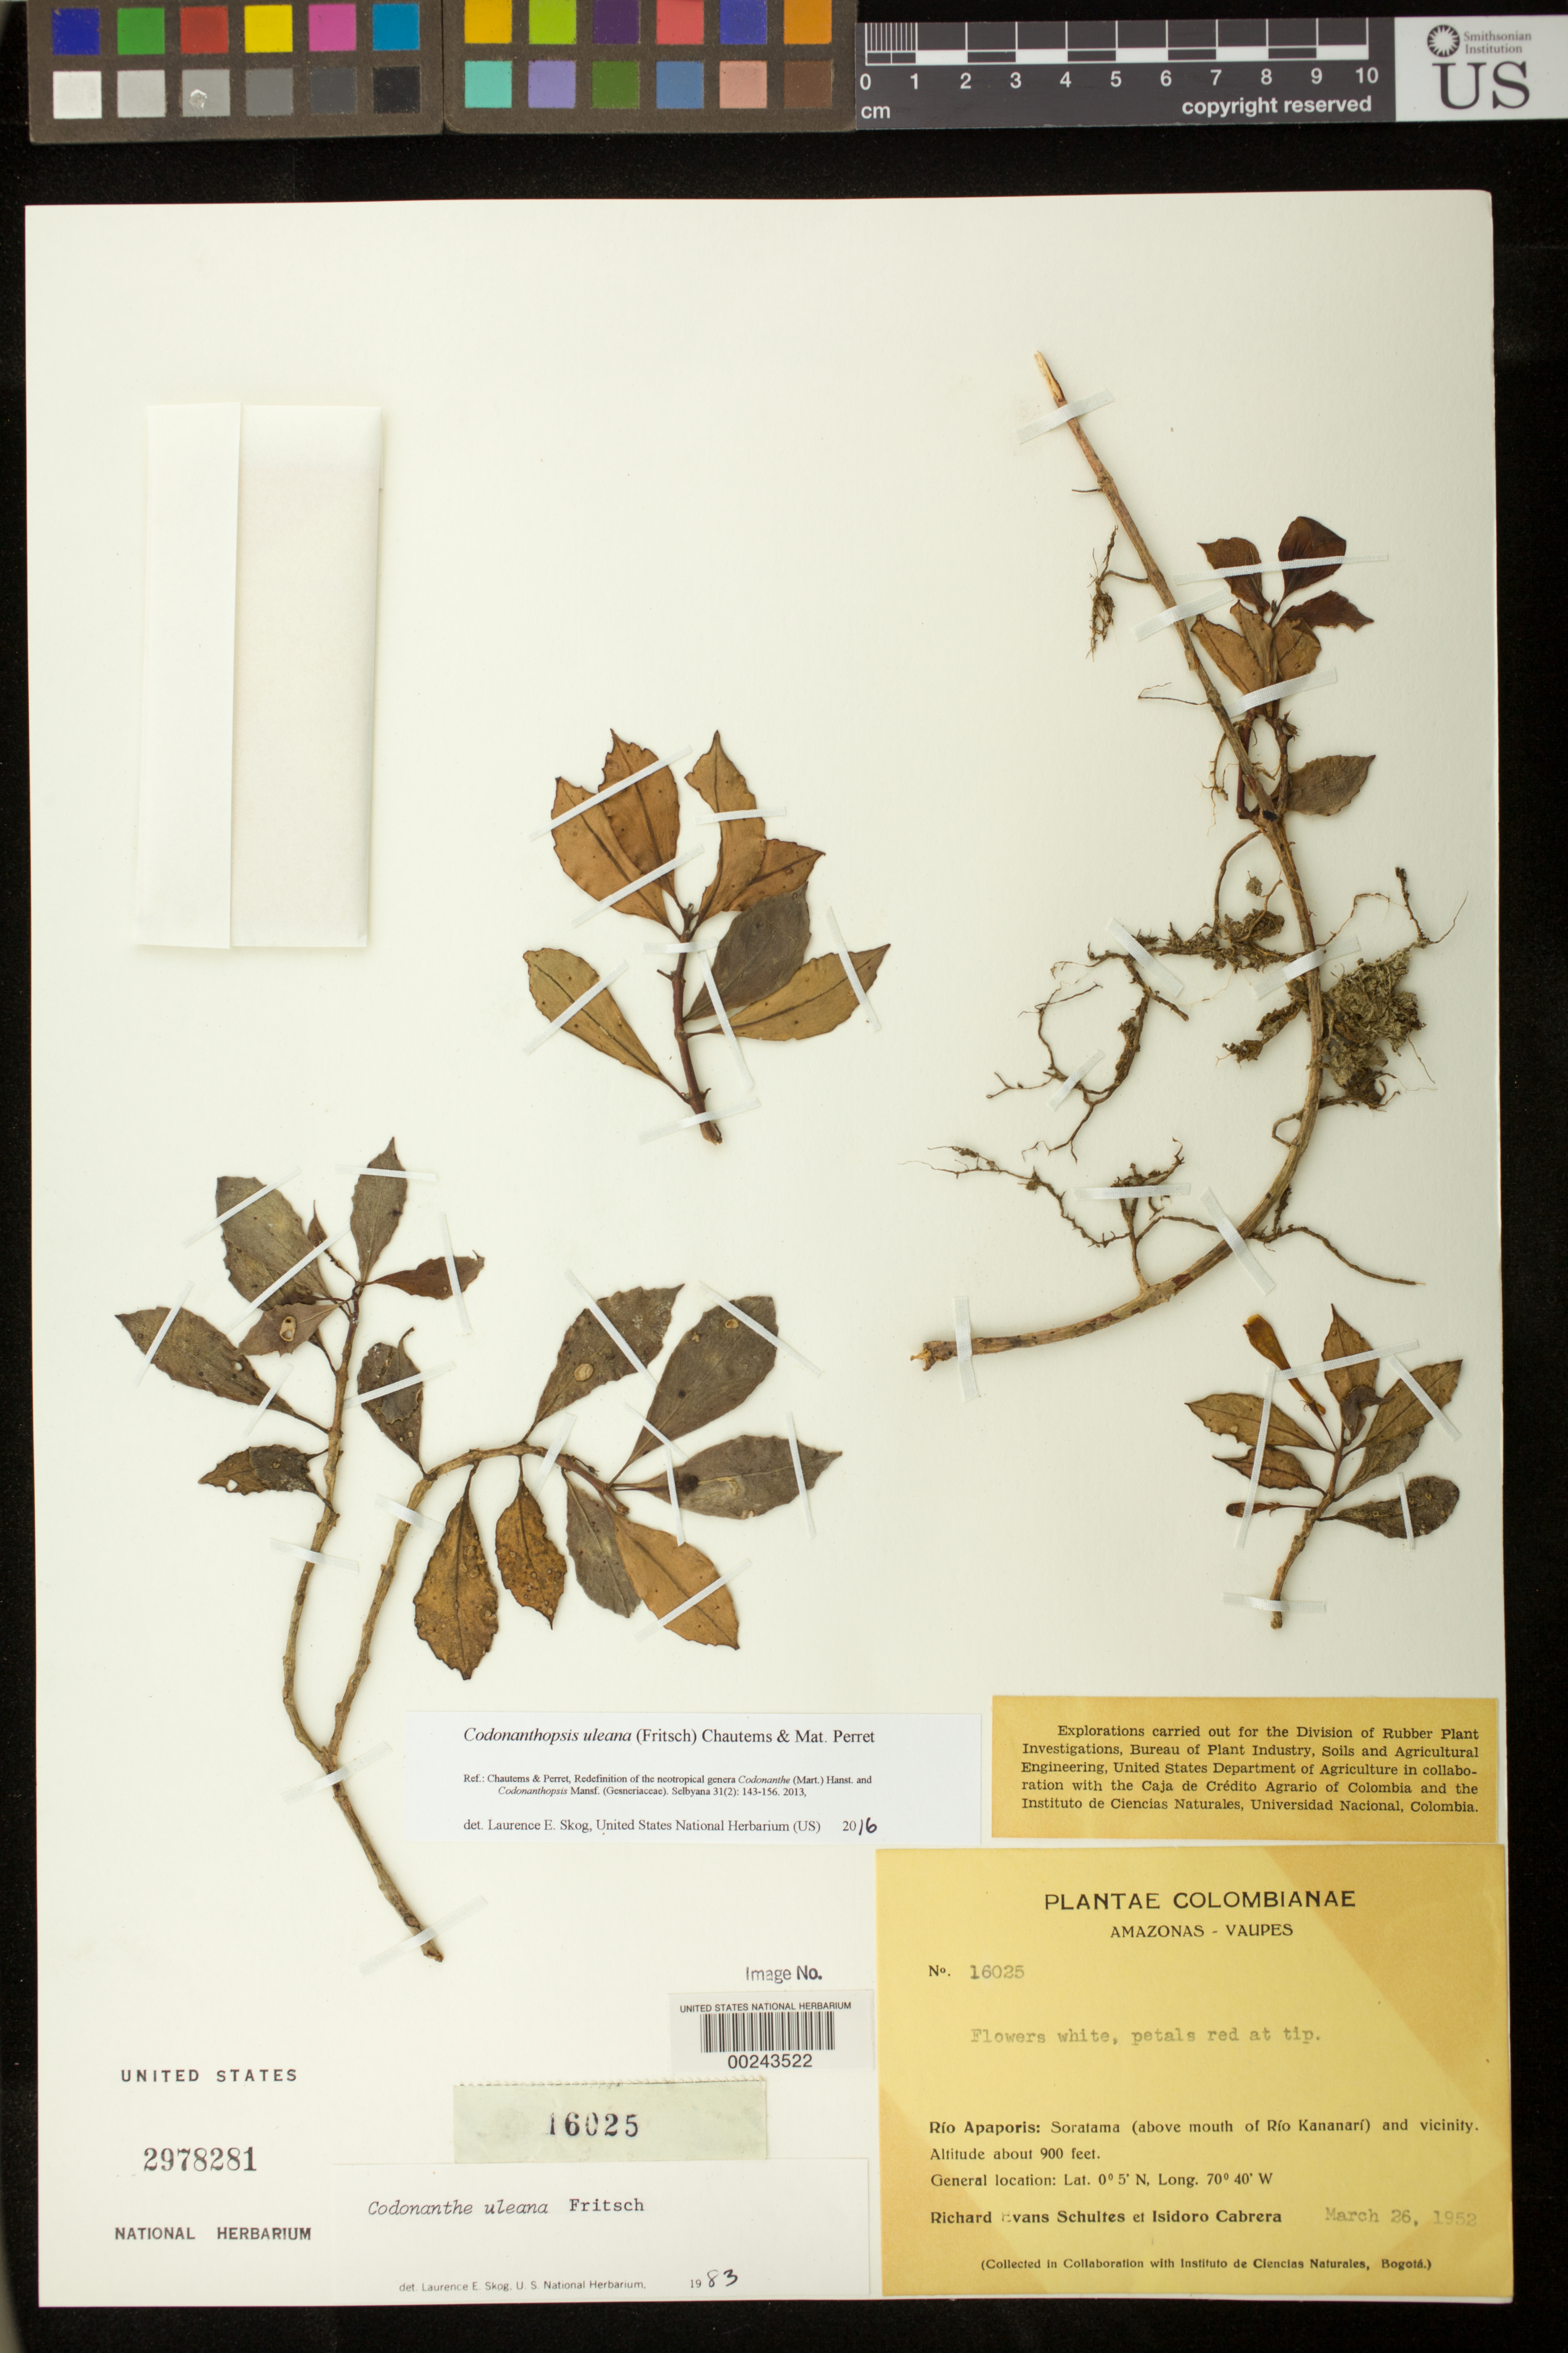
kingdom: Plantae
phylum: Tracheophyta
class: Magnoliopsida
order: Lamiales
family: Gesneriaceae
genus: Codonanthopsis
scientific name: Codonanthopsis uleana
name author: (Fritsch) Chautems & Mat.Perret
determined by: Skog, Laurence E.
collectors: R. E. Schultes & I. Cabrera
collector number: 16025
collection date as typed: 26 Mar 1952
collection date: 1952-03-26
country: Colombia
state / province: Amazônas / Vaupés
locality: Rio Apaporis, Soratama (above mouth of Rio Kananari) and vicinity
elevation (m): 274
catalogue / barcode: US 2978281